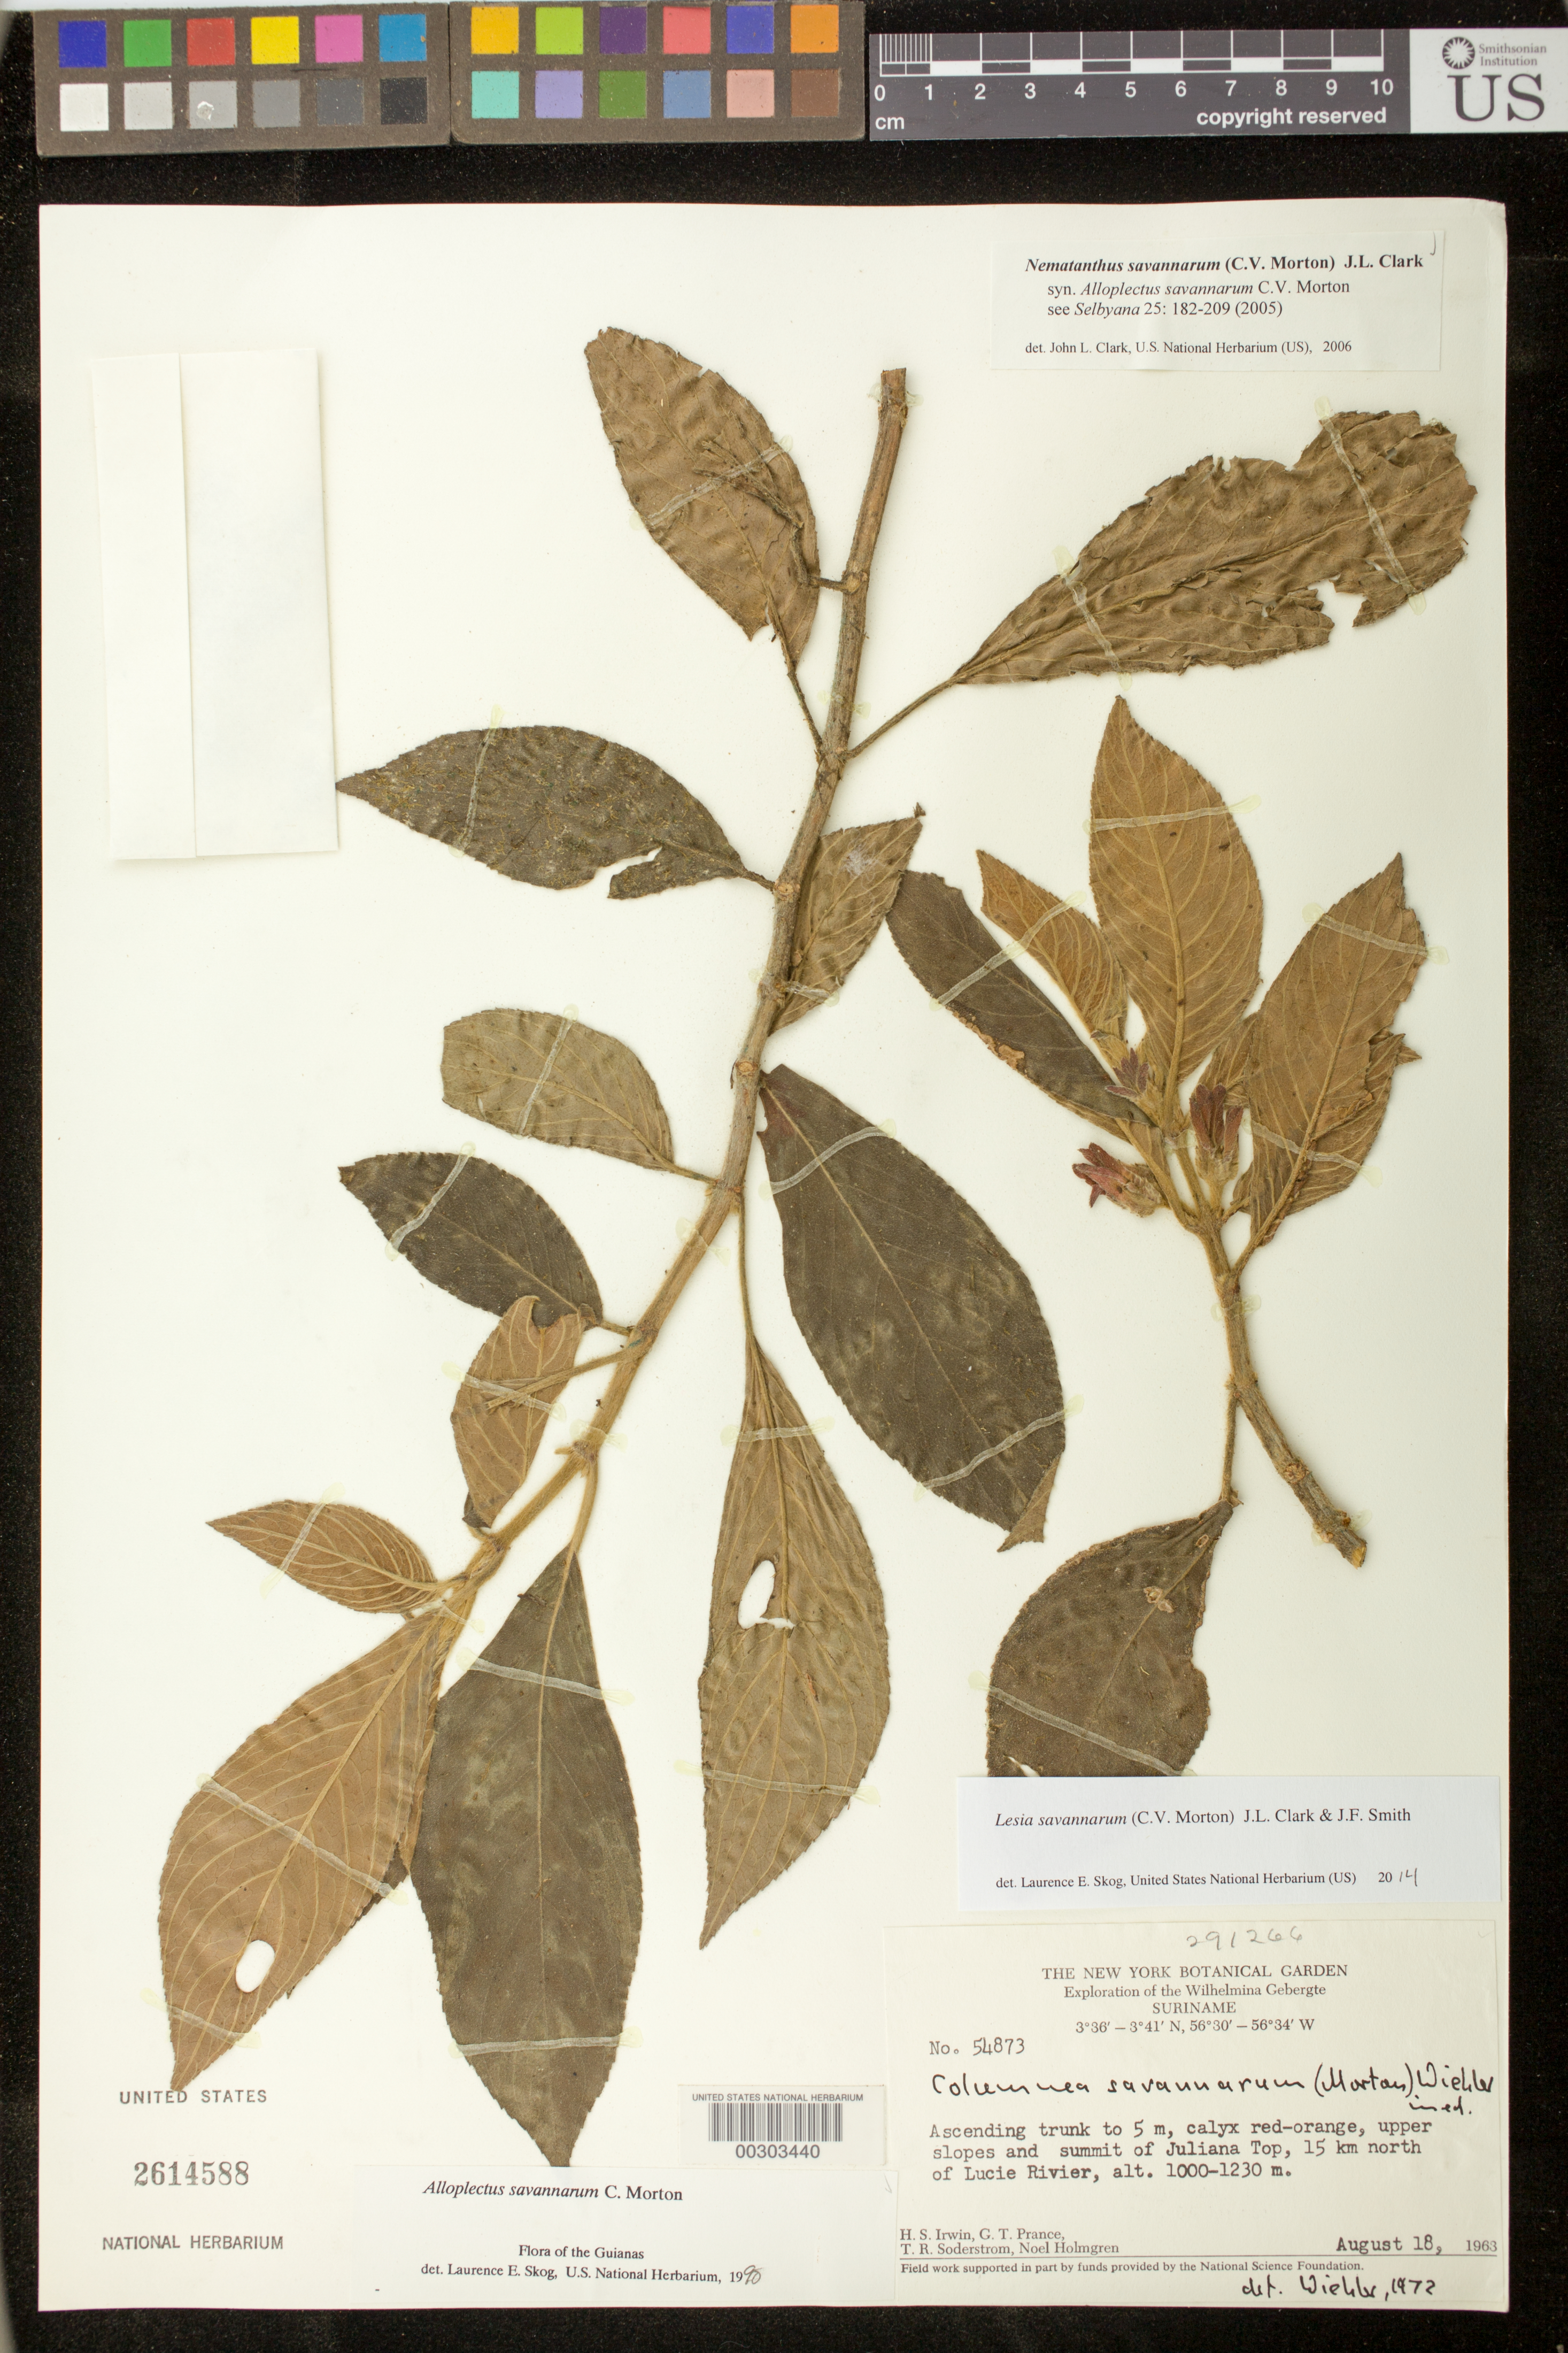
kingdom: Plantae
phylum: Tracheophyta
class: Magnoliopsida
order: Lamiales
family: Gesneriaceae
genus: Lesia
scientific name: Lesia savannarum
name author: (C.V. Morton) J.L. Clark & J.F. Sm.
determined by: Skog, Laurence E.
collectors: H. Irwin, G. T. Prance, T. R. Soderstrom & N. H. Holmgren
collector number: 54873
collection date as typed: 18 Aug 1963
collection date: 1963-08-18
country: Suriname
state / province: Sipaliwini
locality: Wilhelmina Gebergte, upper slopes and summit of Juliana Top, 15 km north of Lucie Rivier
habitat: Upper slopes and summit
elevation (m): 1000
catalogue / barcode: US 2614588